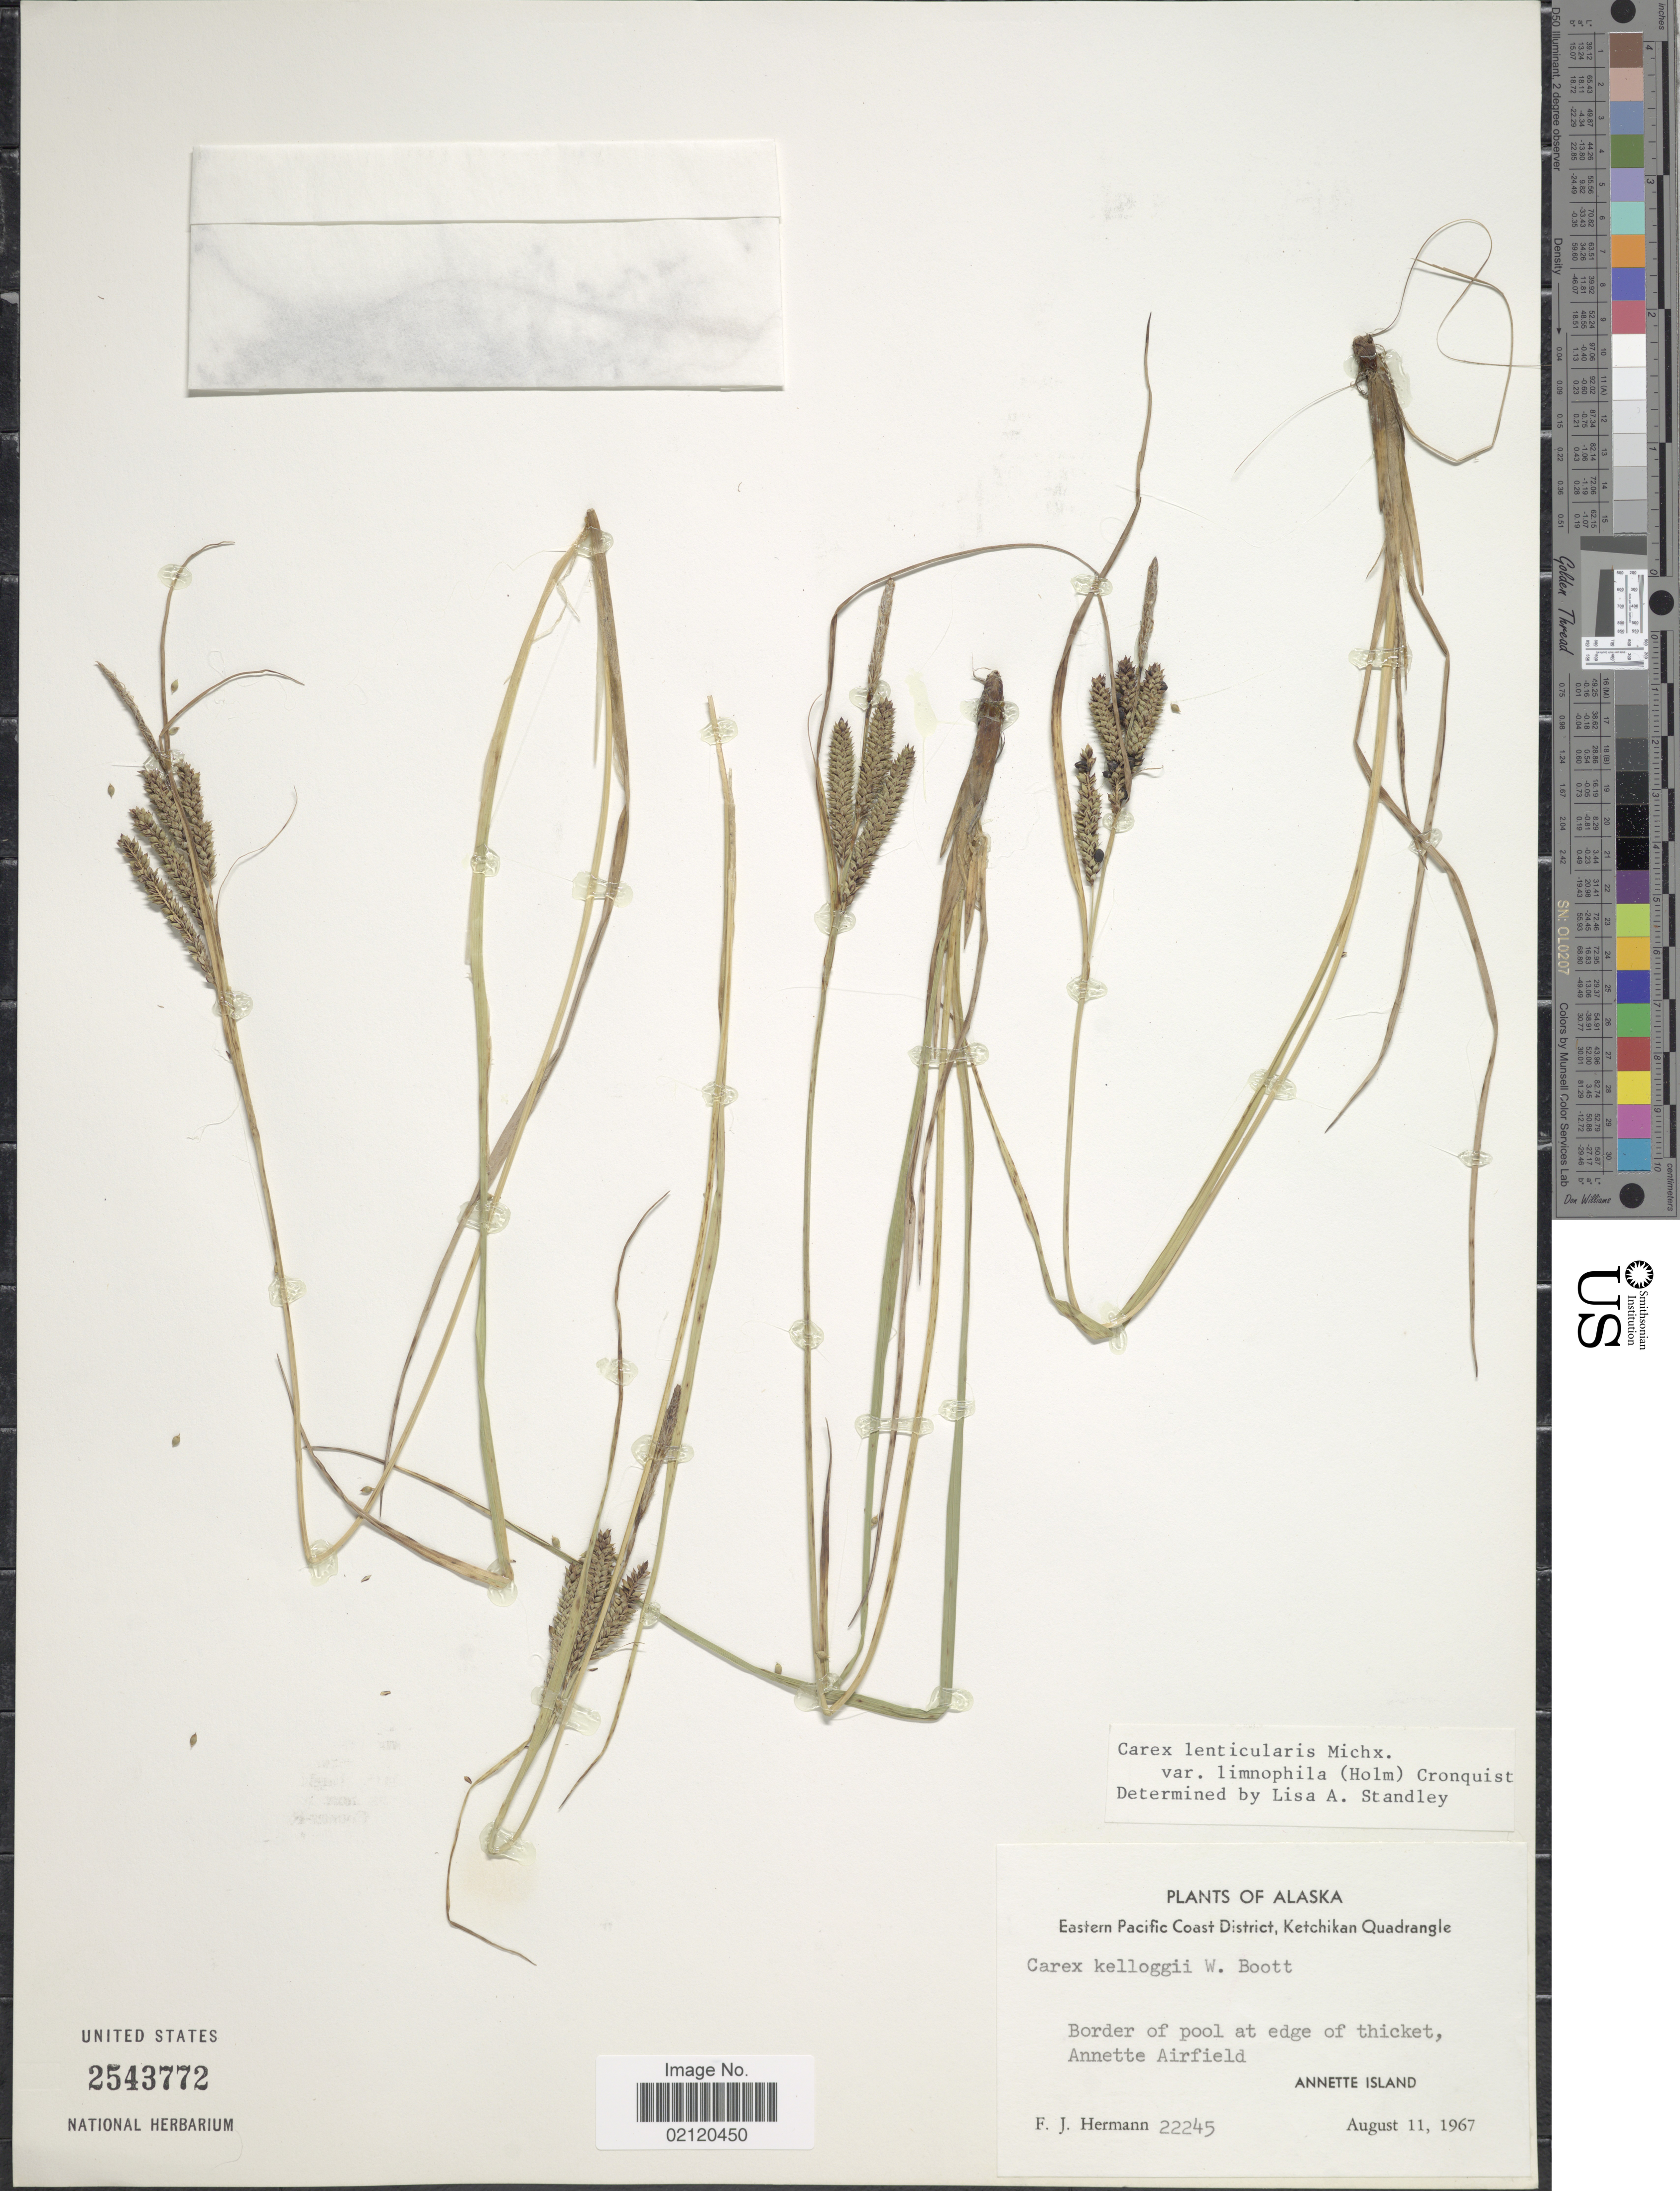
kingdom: Plantae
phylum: Tracheophyta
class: Liliopsida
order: Poales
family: Cyperaceae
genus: Carex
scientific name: Carex kelloggii var. limnophila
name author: (Holm) B.L. Wilson & R.E. Brainerd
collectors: F. J. Hermann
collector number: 22245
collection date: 1967-08-11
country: United States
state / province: Alaska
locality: Eastern Pacific Coast District, Ketchikan Quadrangle, Border of pool at edge of thicket, Annette Airfield, Annette Island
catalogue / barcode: US 2543772